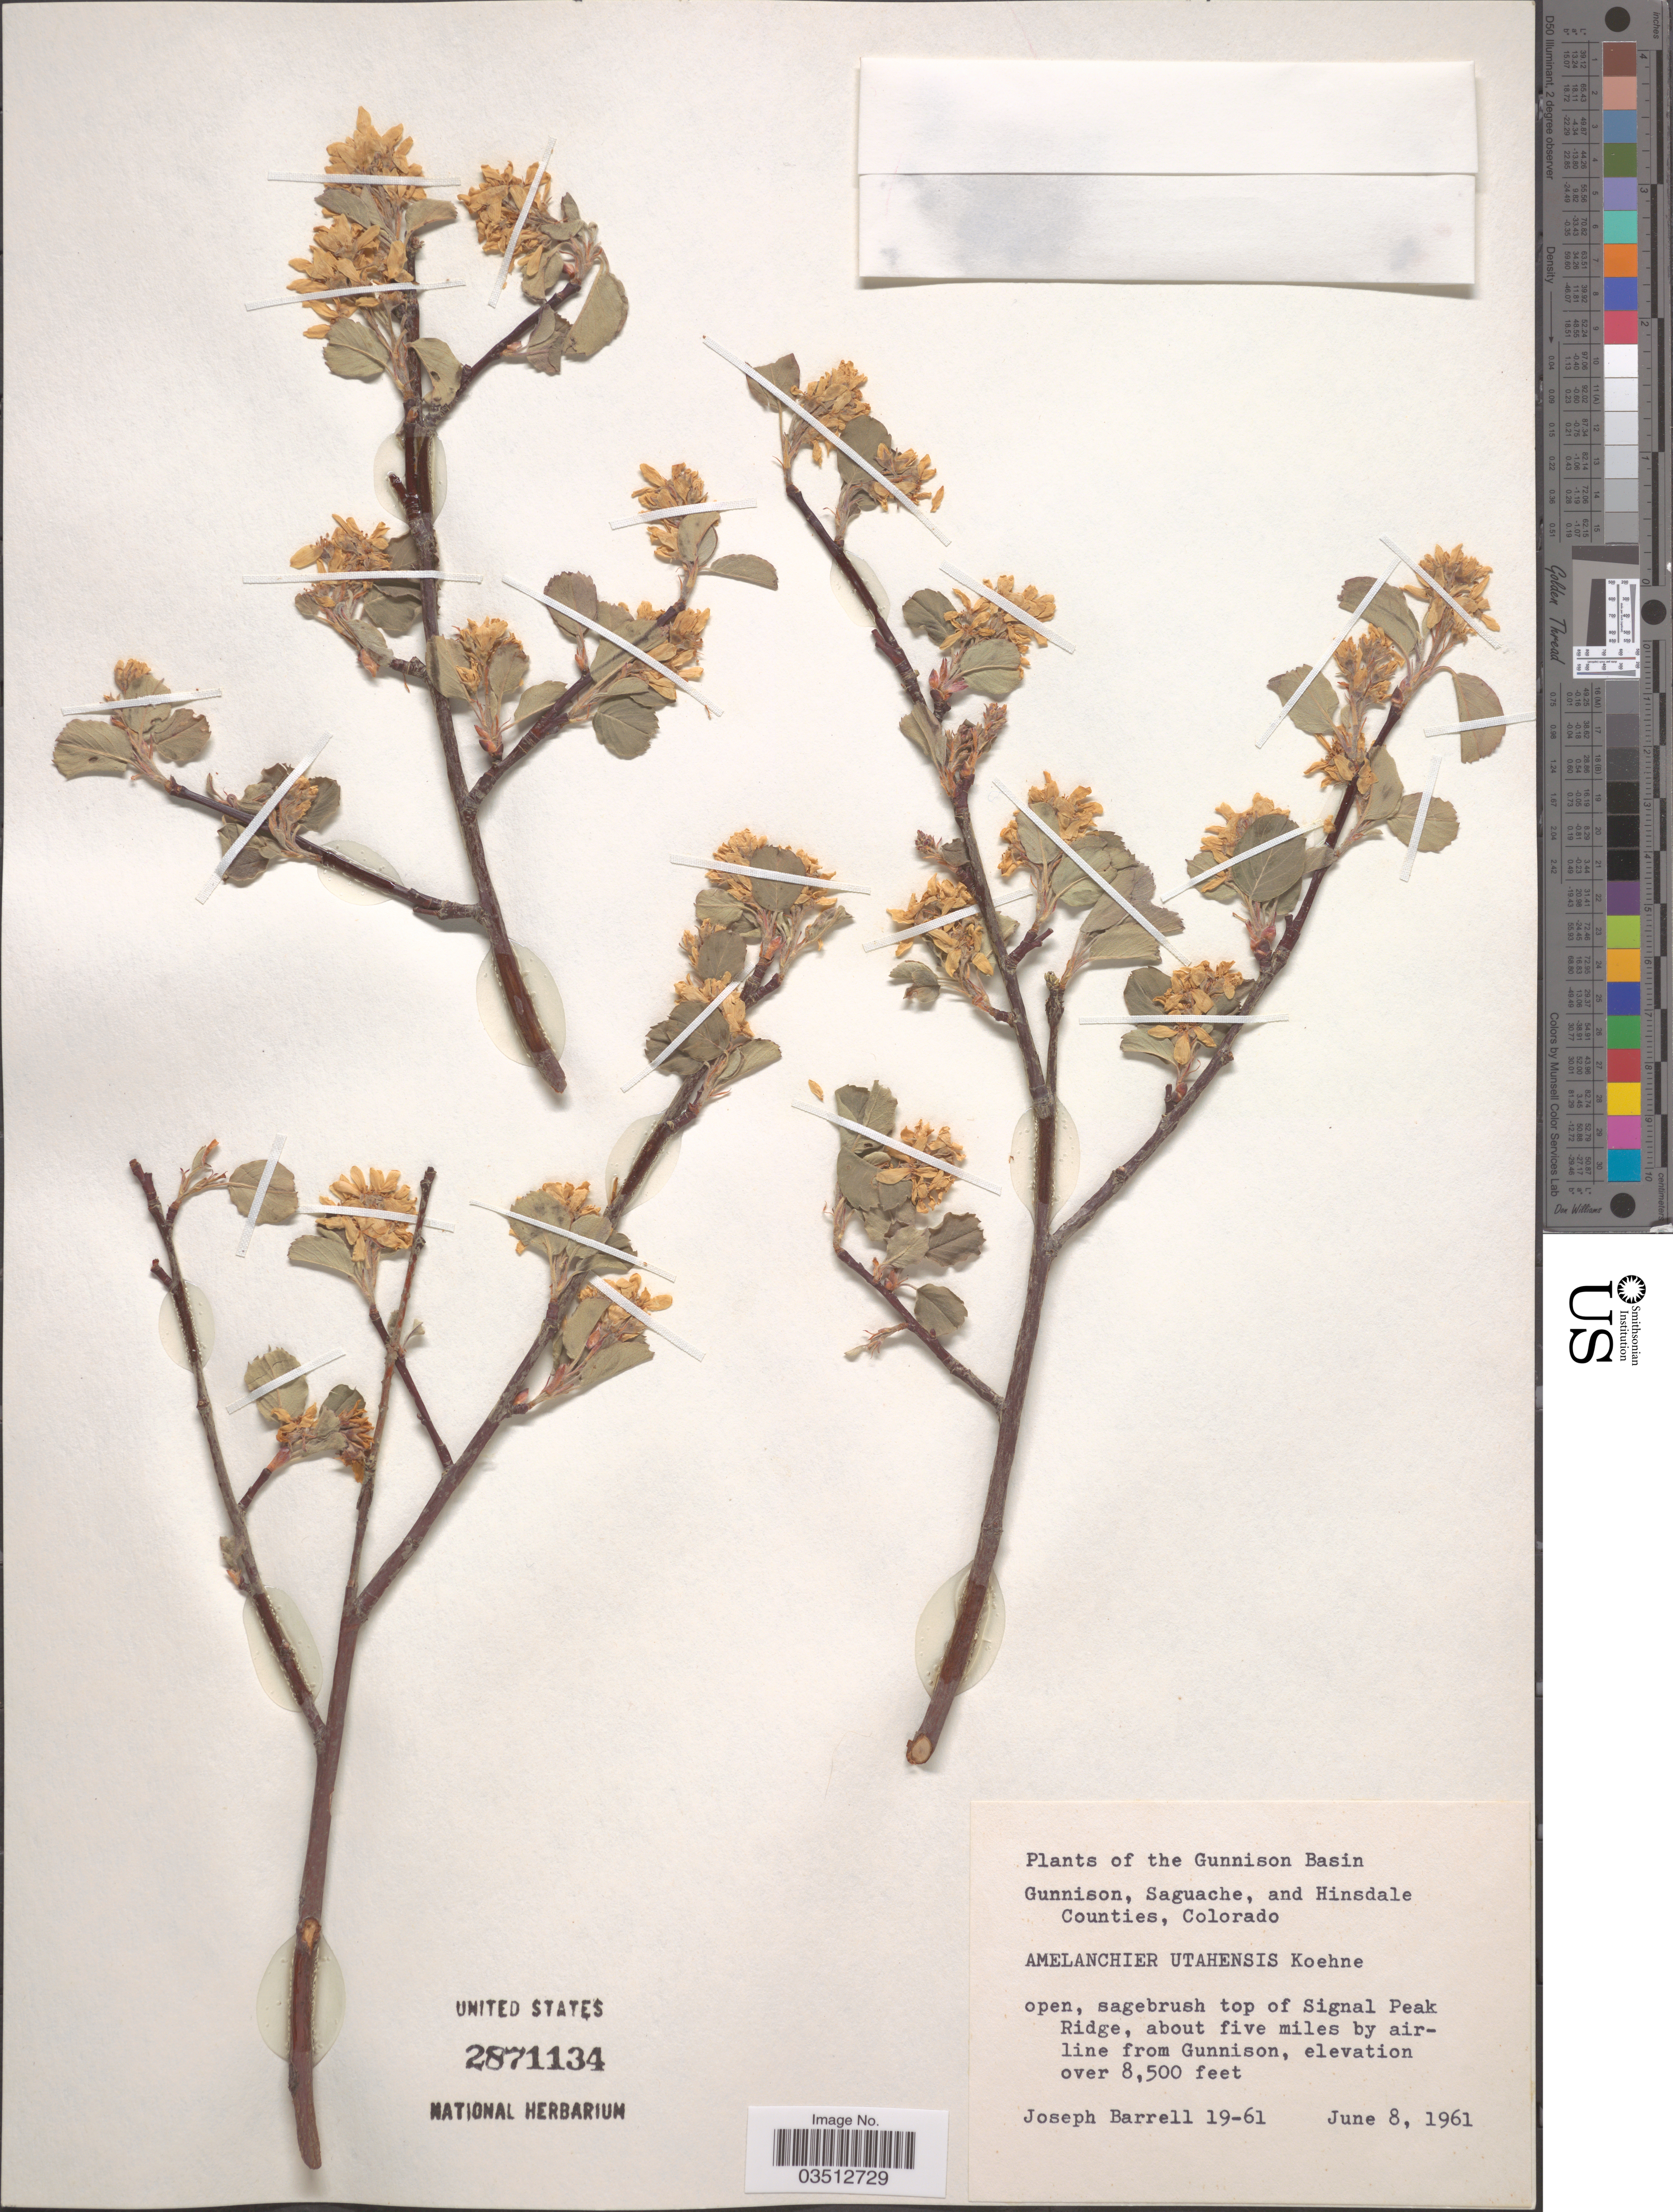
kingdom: Plantae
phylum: Tracheophyta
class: Magnoliopsida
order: Rosales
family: Rosaceae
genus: Amelanchier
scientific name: Amelanchier utahensis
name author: Koehne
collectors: J. Barrell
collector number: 19-61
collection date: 1961-06-08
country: United States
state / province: Colorado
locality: The Gunnison Basin. Open, sagebrush top of Signal Peak Ridge, about five miles by airline from Gunnison.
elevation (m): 2591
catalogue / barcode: US 2871134